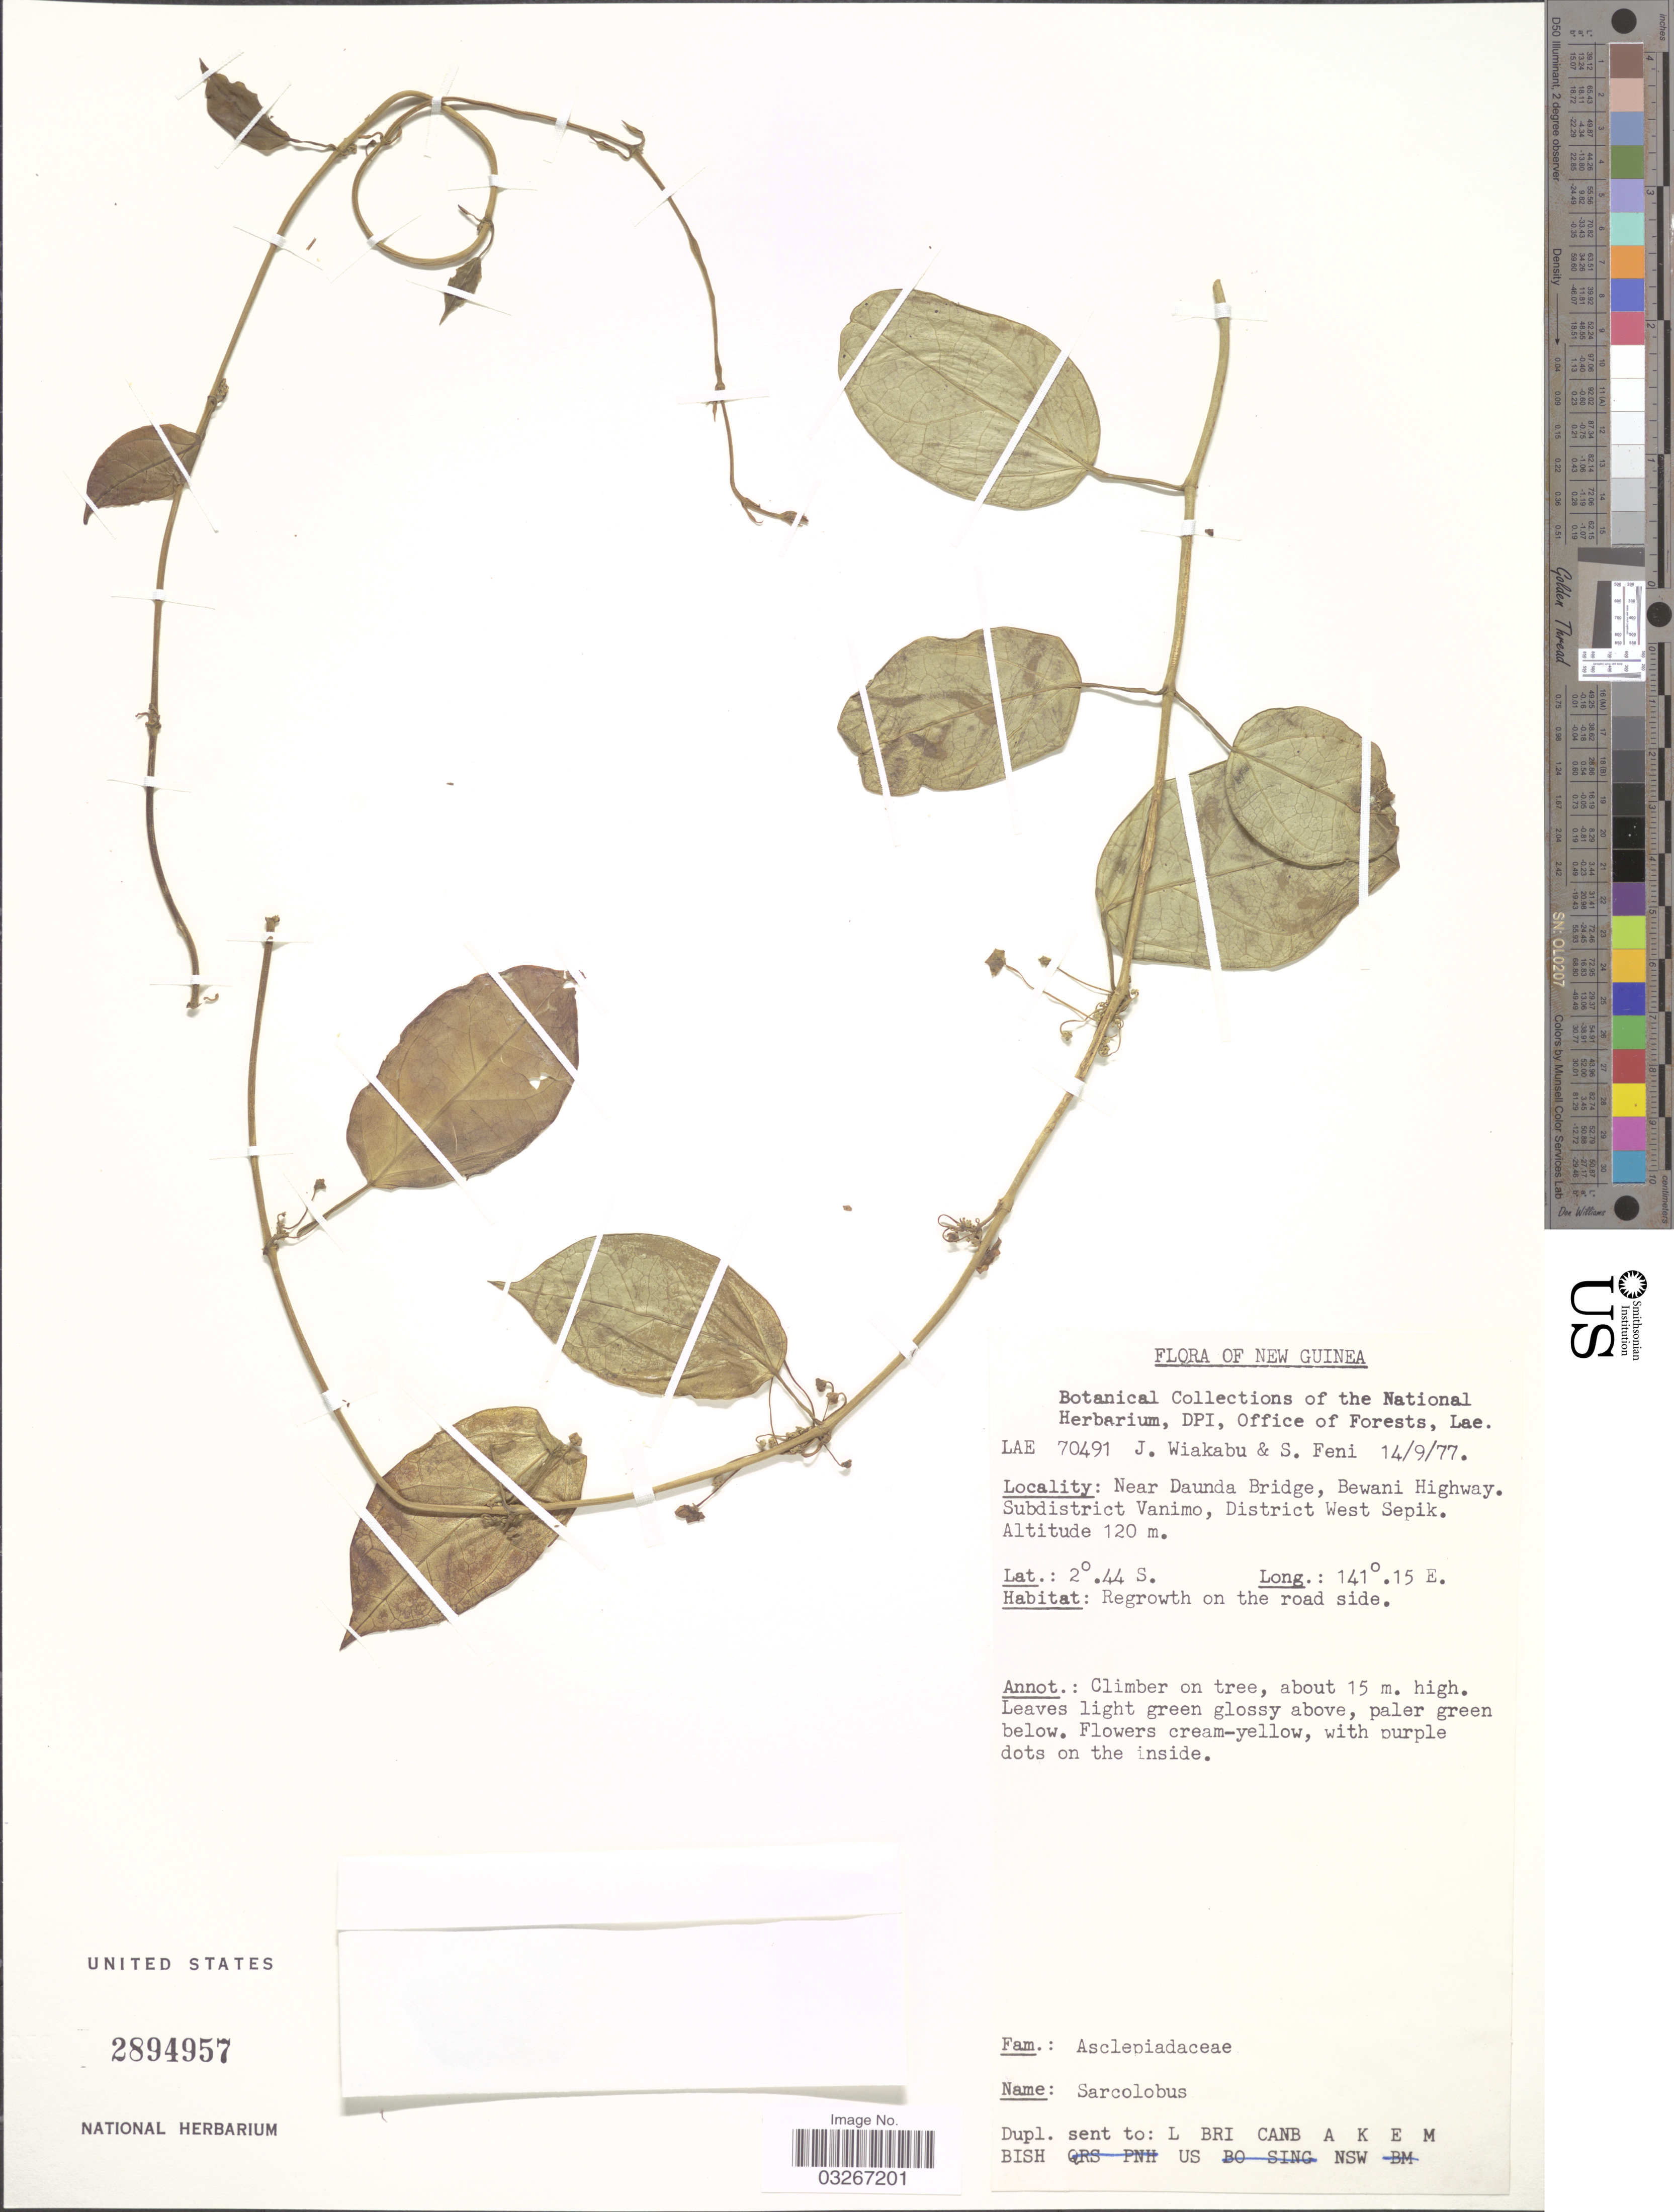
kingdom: Plantae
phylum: Tracheophyta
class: Magnoliopsida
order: Gentianales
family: Apocynaceae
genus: Sarcolobus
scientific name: Sarcolobus sp.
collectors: J. Wiakabu & S. Feni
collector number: LAE 70491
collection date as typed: Transcribed d/m/y: 14/9/77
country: Papua New Guinea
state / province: Sandaun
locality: New Guinea. Near Daunda Bridge, Bewani Highway. Subdistrict Vanimo, District West Sepik.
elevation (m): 120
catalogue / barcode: US 2894957